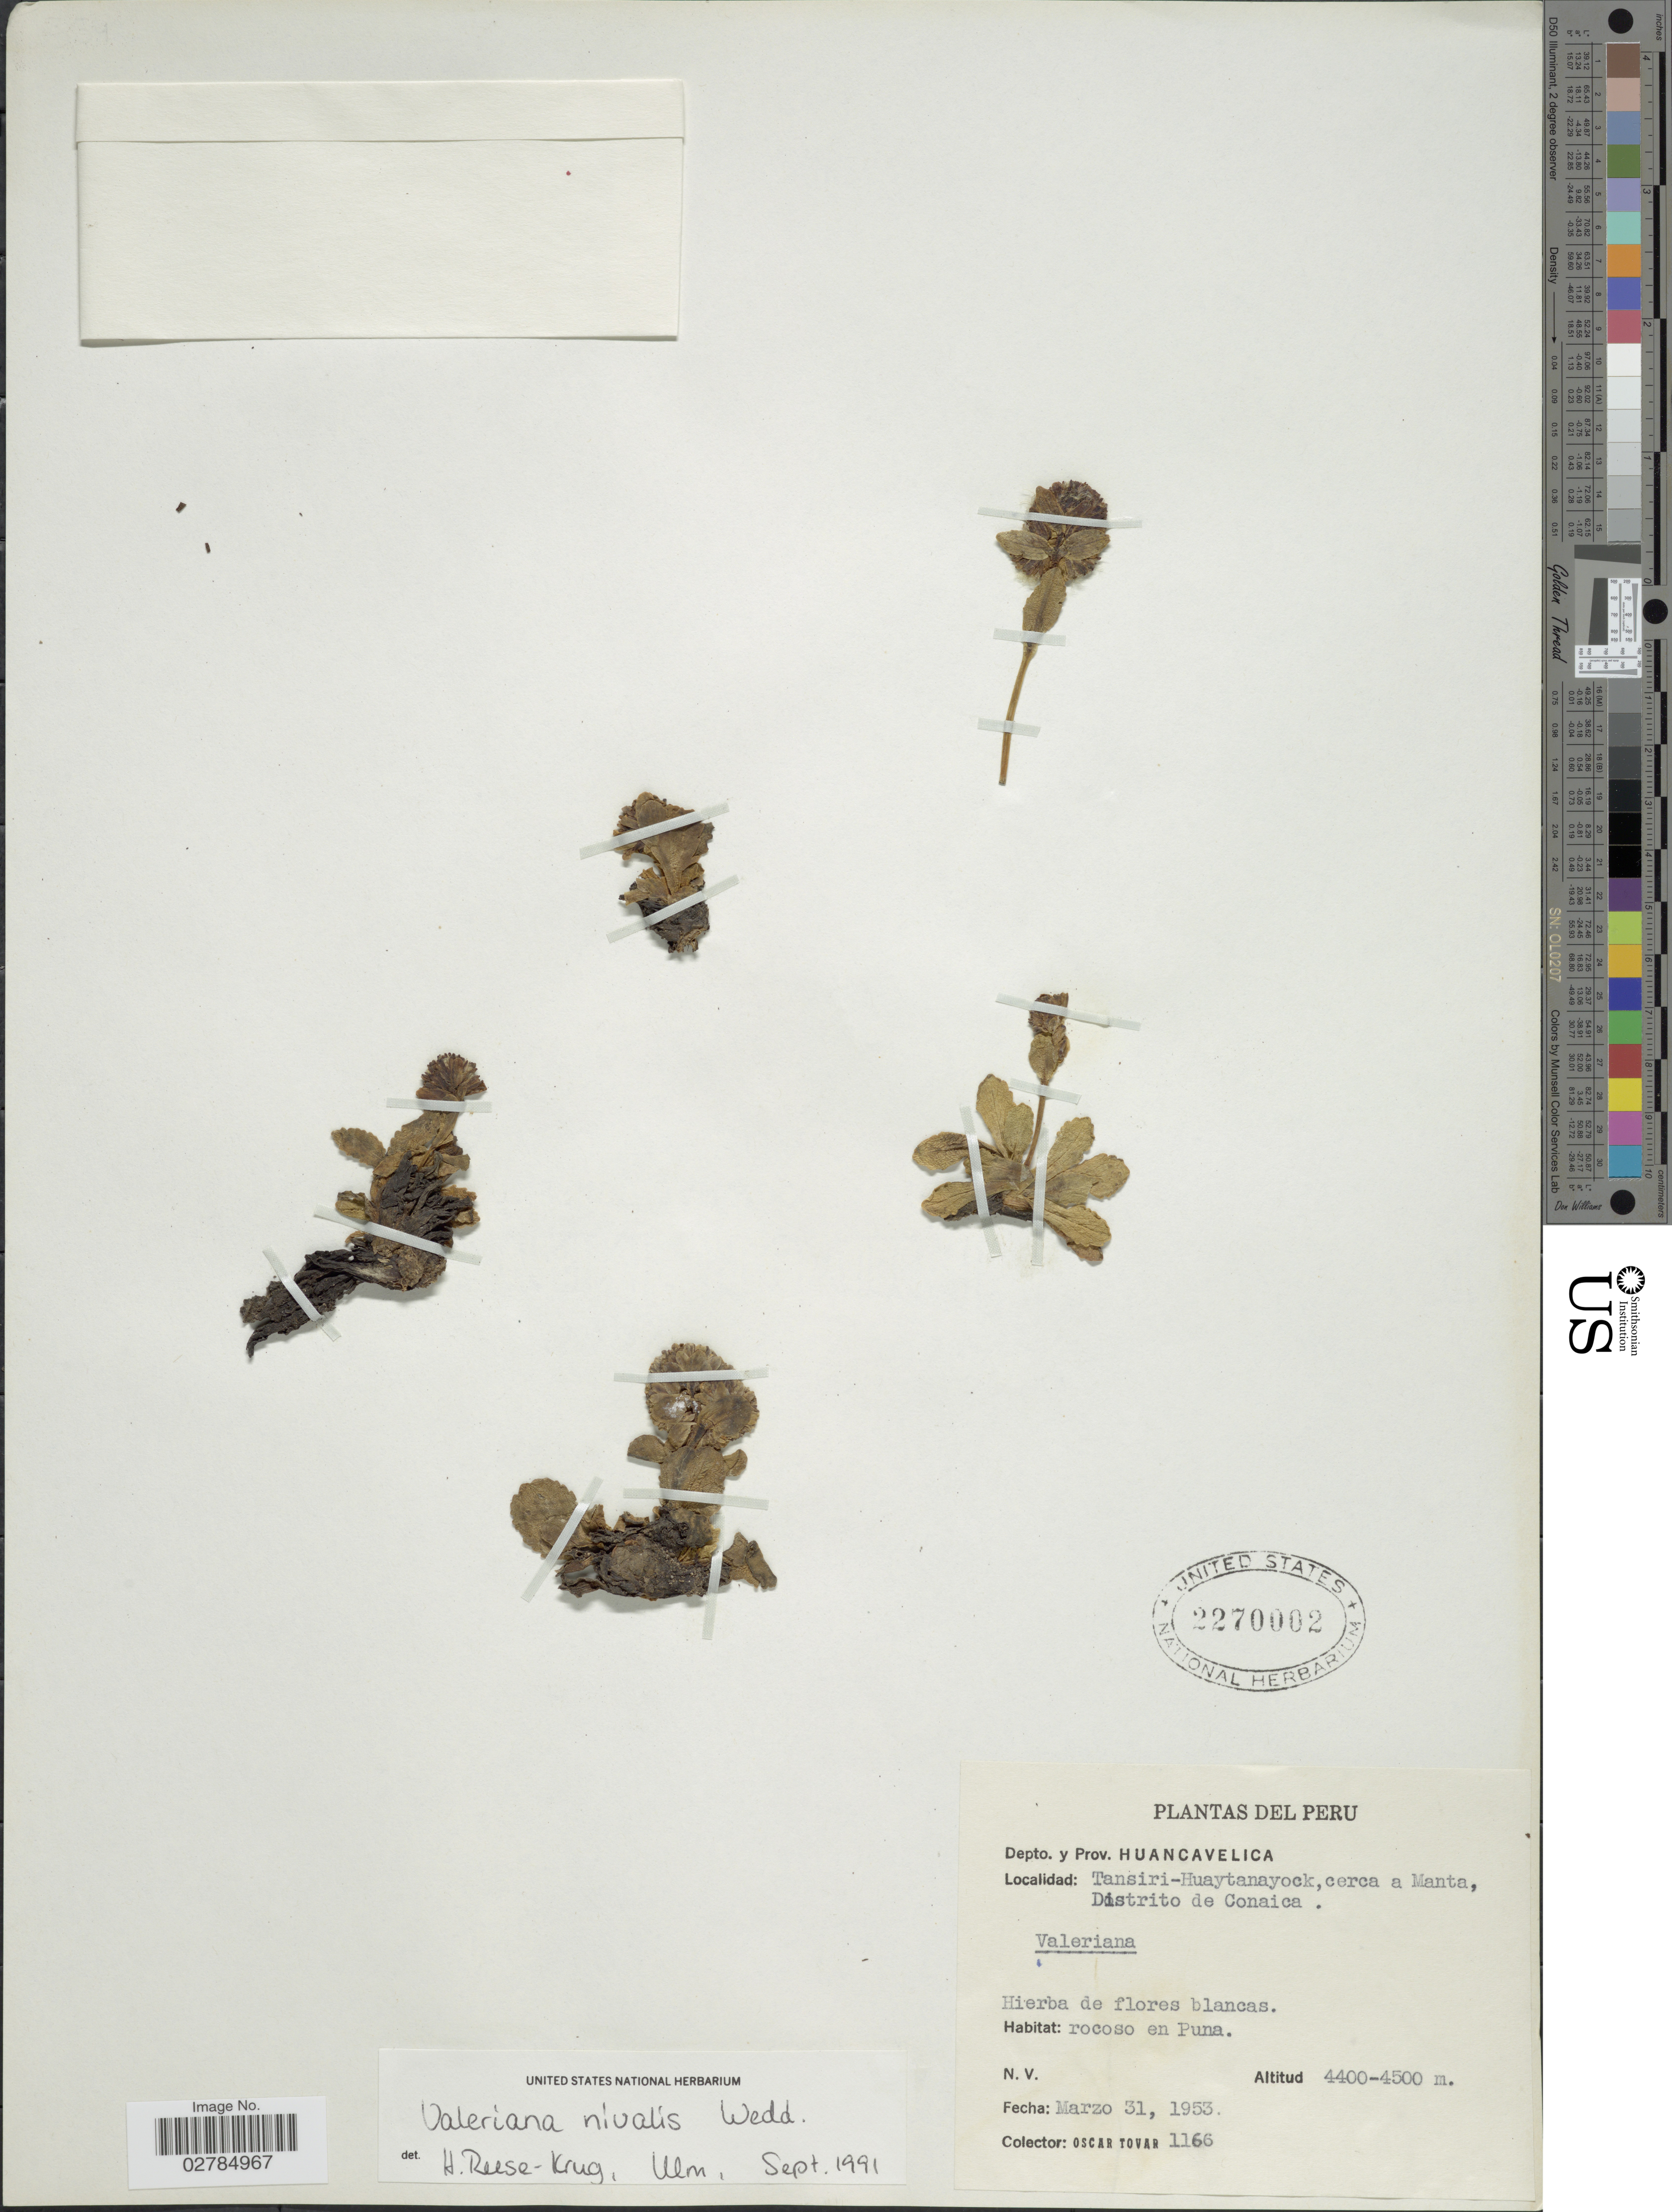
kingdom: Plantae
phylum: Tracheophyta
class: Magnoliopsida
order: Dipsacales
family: Caprifoliaceae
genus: Valeriana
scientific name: Valeriana nivalis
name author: Wedd.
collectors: Ó. Tovar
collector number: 1166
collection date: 1953-03-31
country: Peru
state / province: Huancavelica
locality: Depto Huancavelica. Tansiri-Huaytanayock, cerca a Manta, Distrito de Conaica. Rocoso en Puna.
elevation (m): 4400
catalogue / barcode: US 2270002